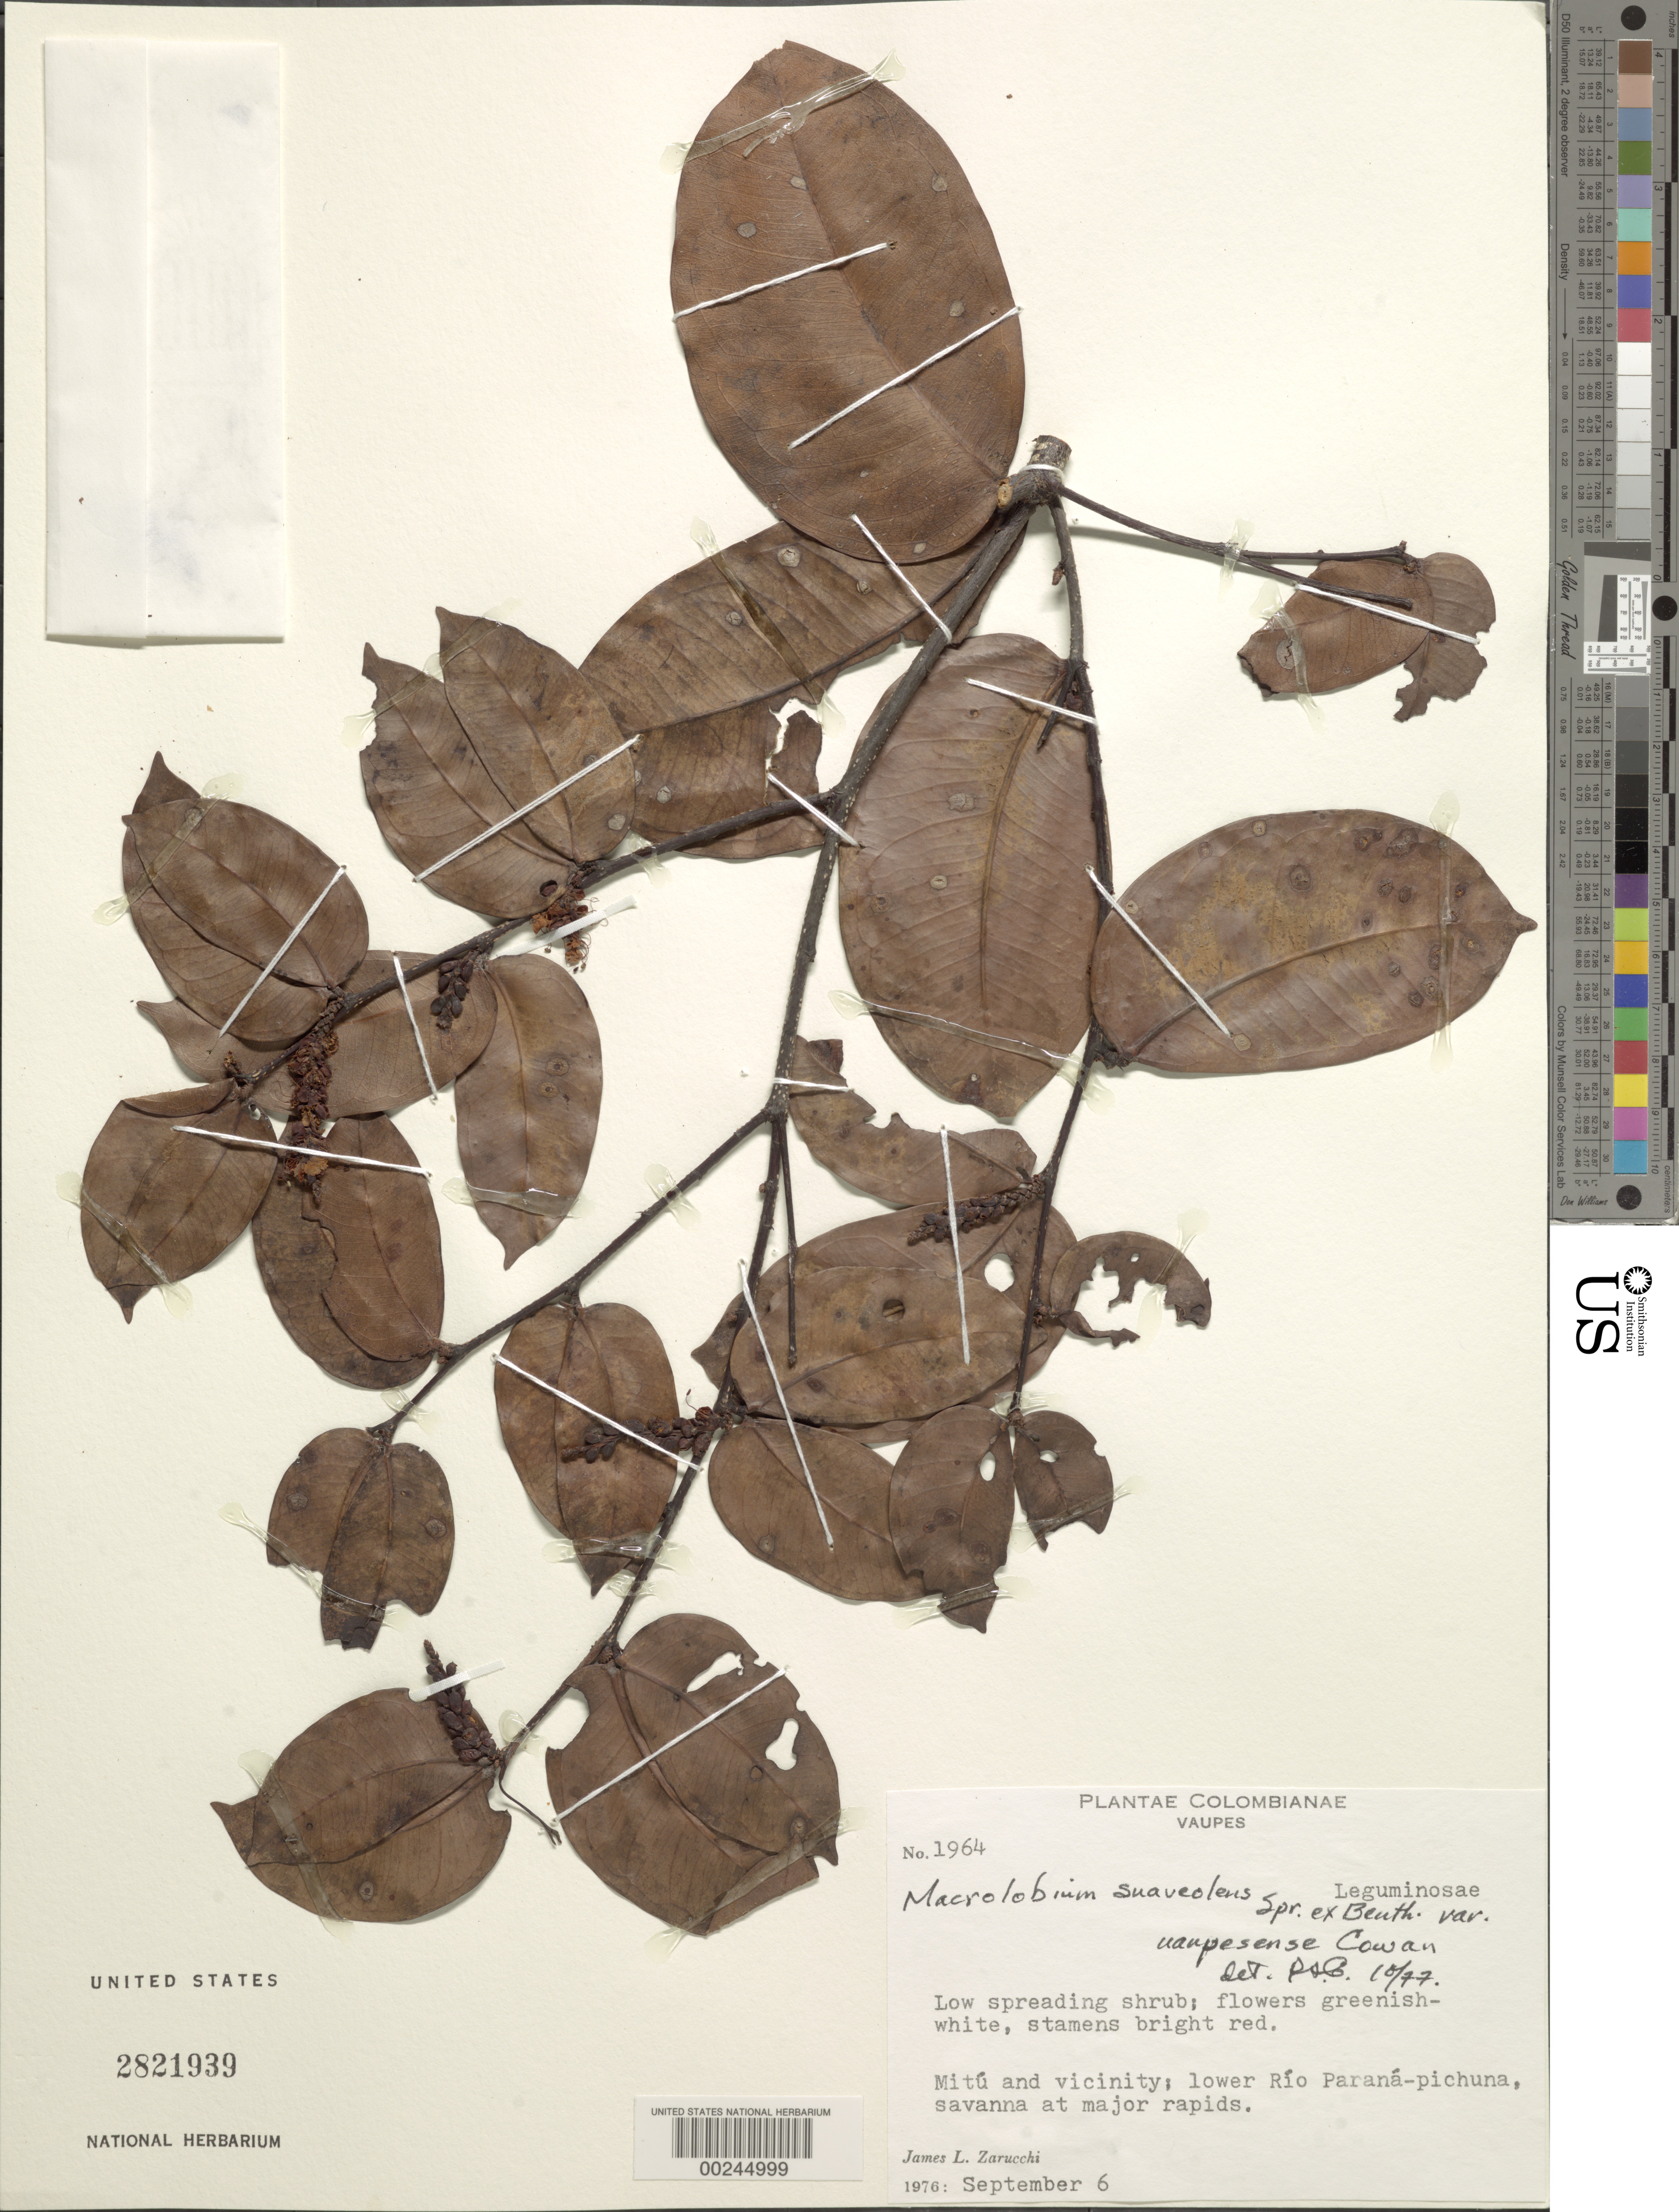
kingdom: Plantae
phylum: Tracheophyta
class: Magnoliopsida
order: Fabales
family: Fabaceae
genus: Macrolobium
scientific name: Macrolobium suaveolens var. uaupesnese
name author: R.S. Cowan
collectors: J. L. Zarucchi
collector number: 1964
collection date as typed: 06 Sep 1976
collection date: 1976-09-06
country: Colombia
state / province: Vaupés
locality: Mitu and vicinity; lower Rio Parana-Pichuna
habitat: Savanna at major rapids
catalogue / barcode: US 2821939